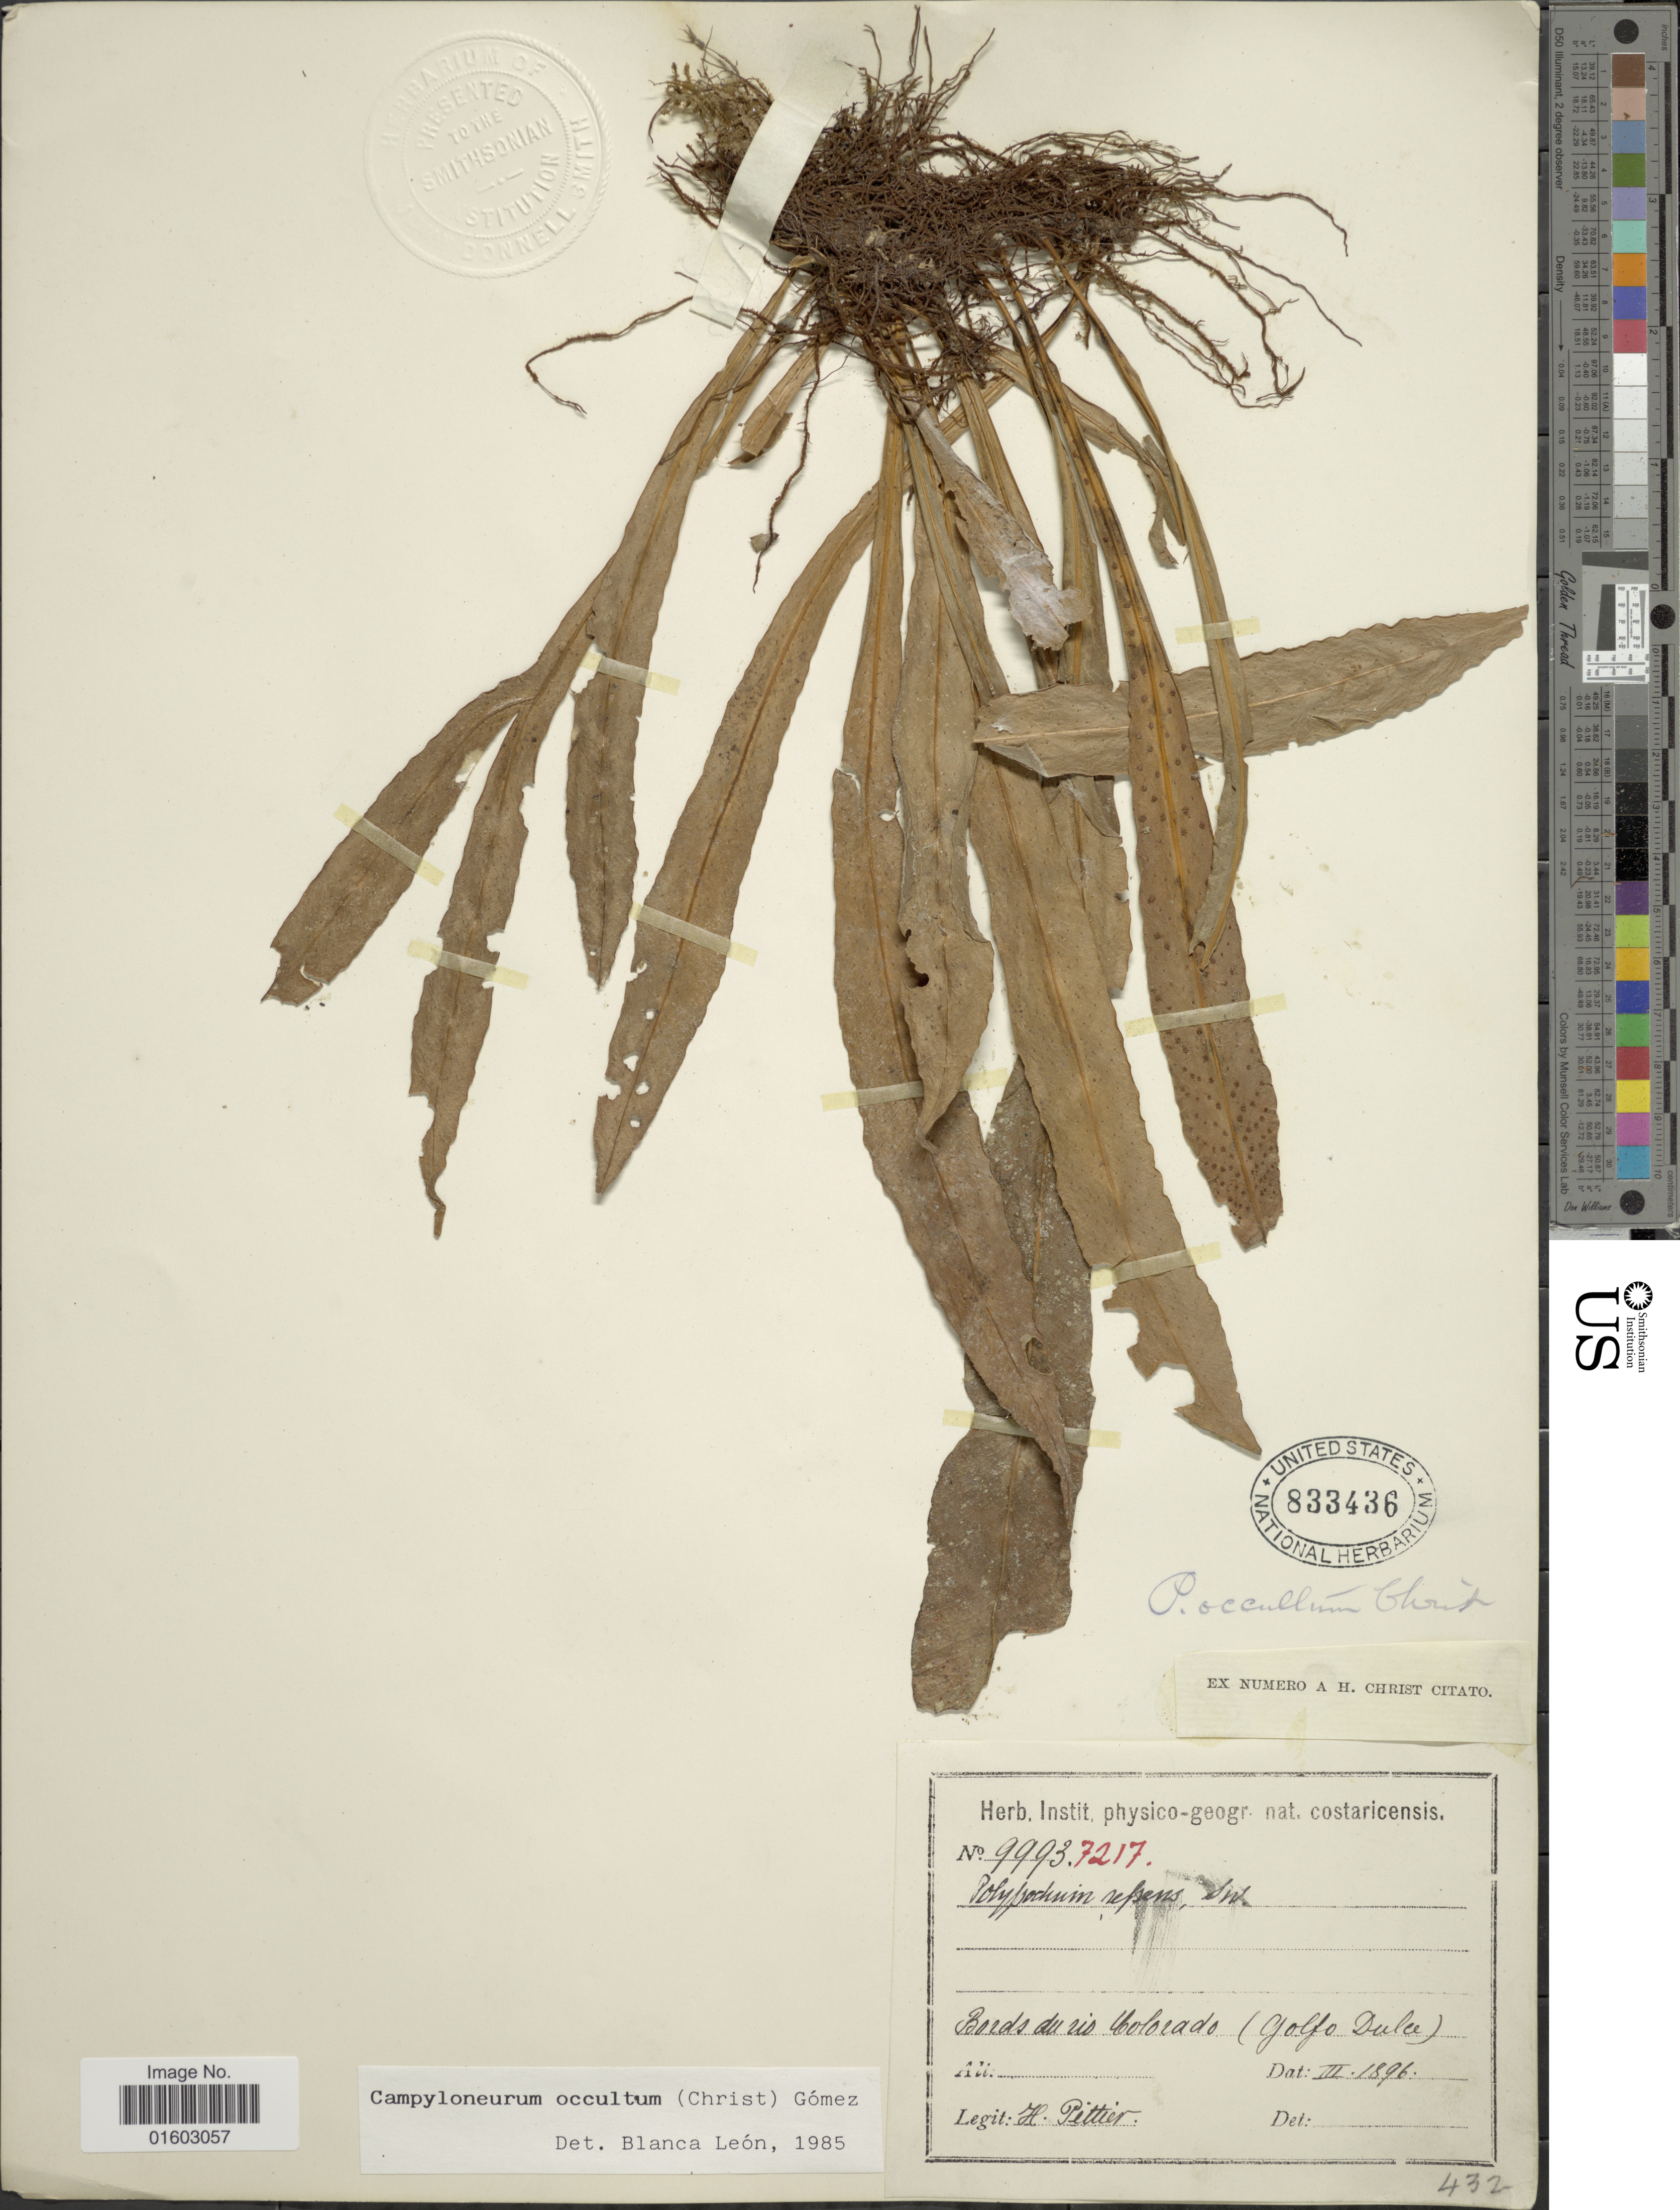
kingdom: Plantae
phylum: Tracheophyta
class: Polypodiopsida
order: Polypodiales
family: Polypodiaceae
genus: Campyloneurum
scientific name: Campyloneurum occultum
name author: (Christ) M. Mey. ex Lellinger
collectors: H. F. Pittier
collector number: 9993/7217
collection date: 1896-03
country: Costa Rica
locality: Bords du ris Colorado (Golfo Dula)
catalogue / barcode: US 833436